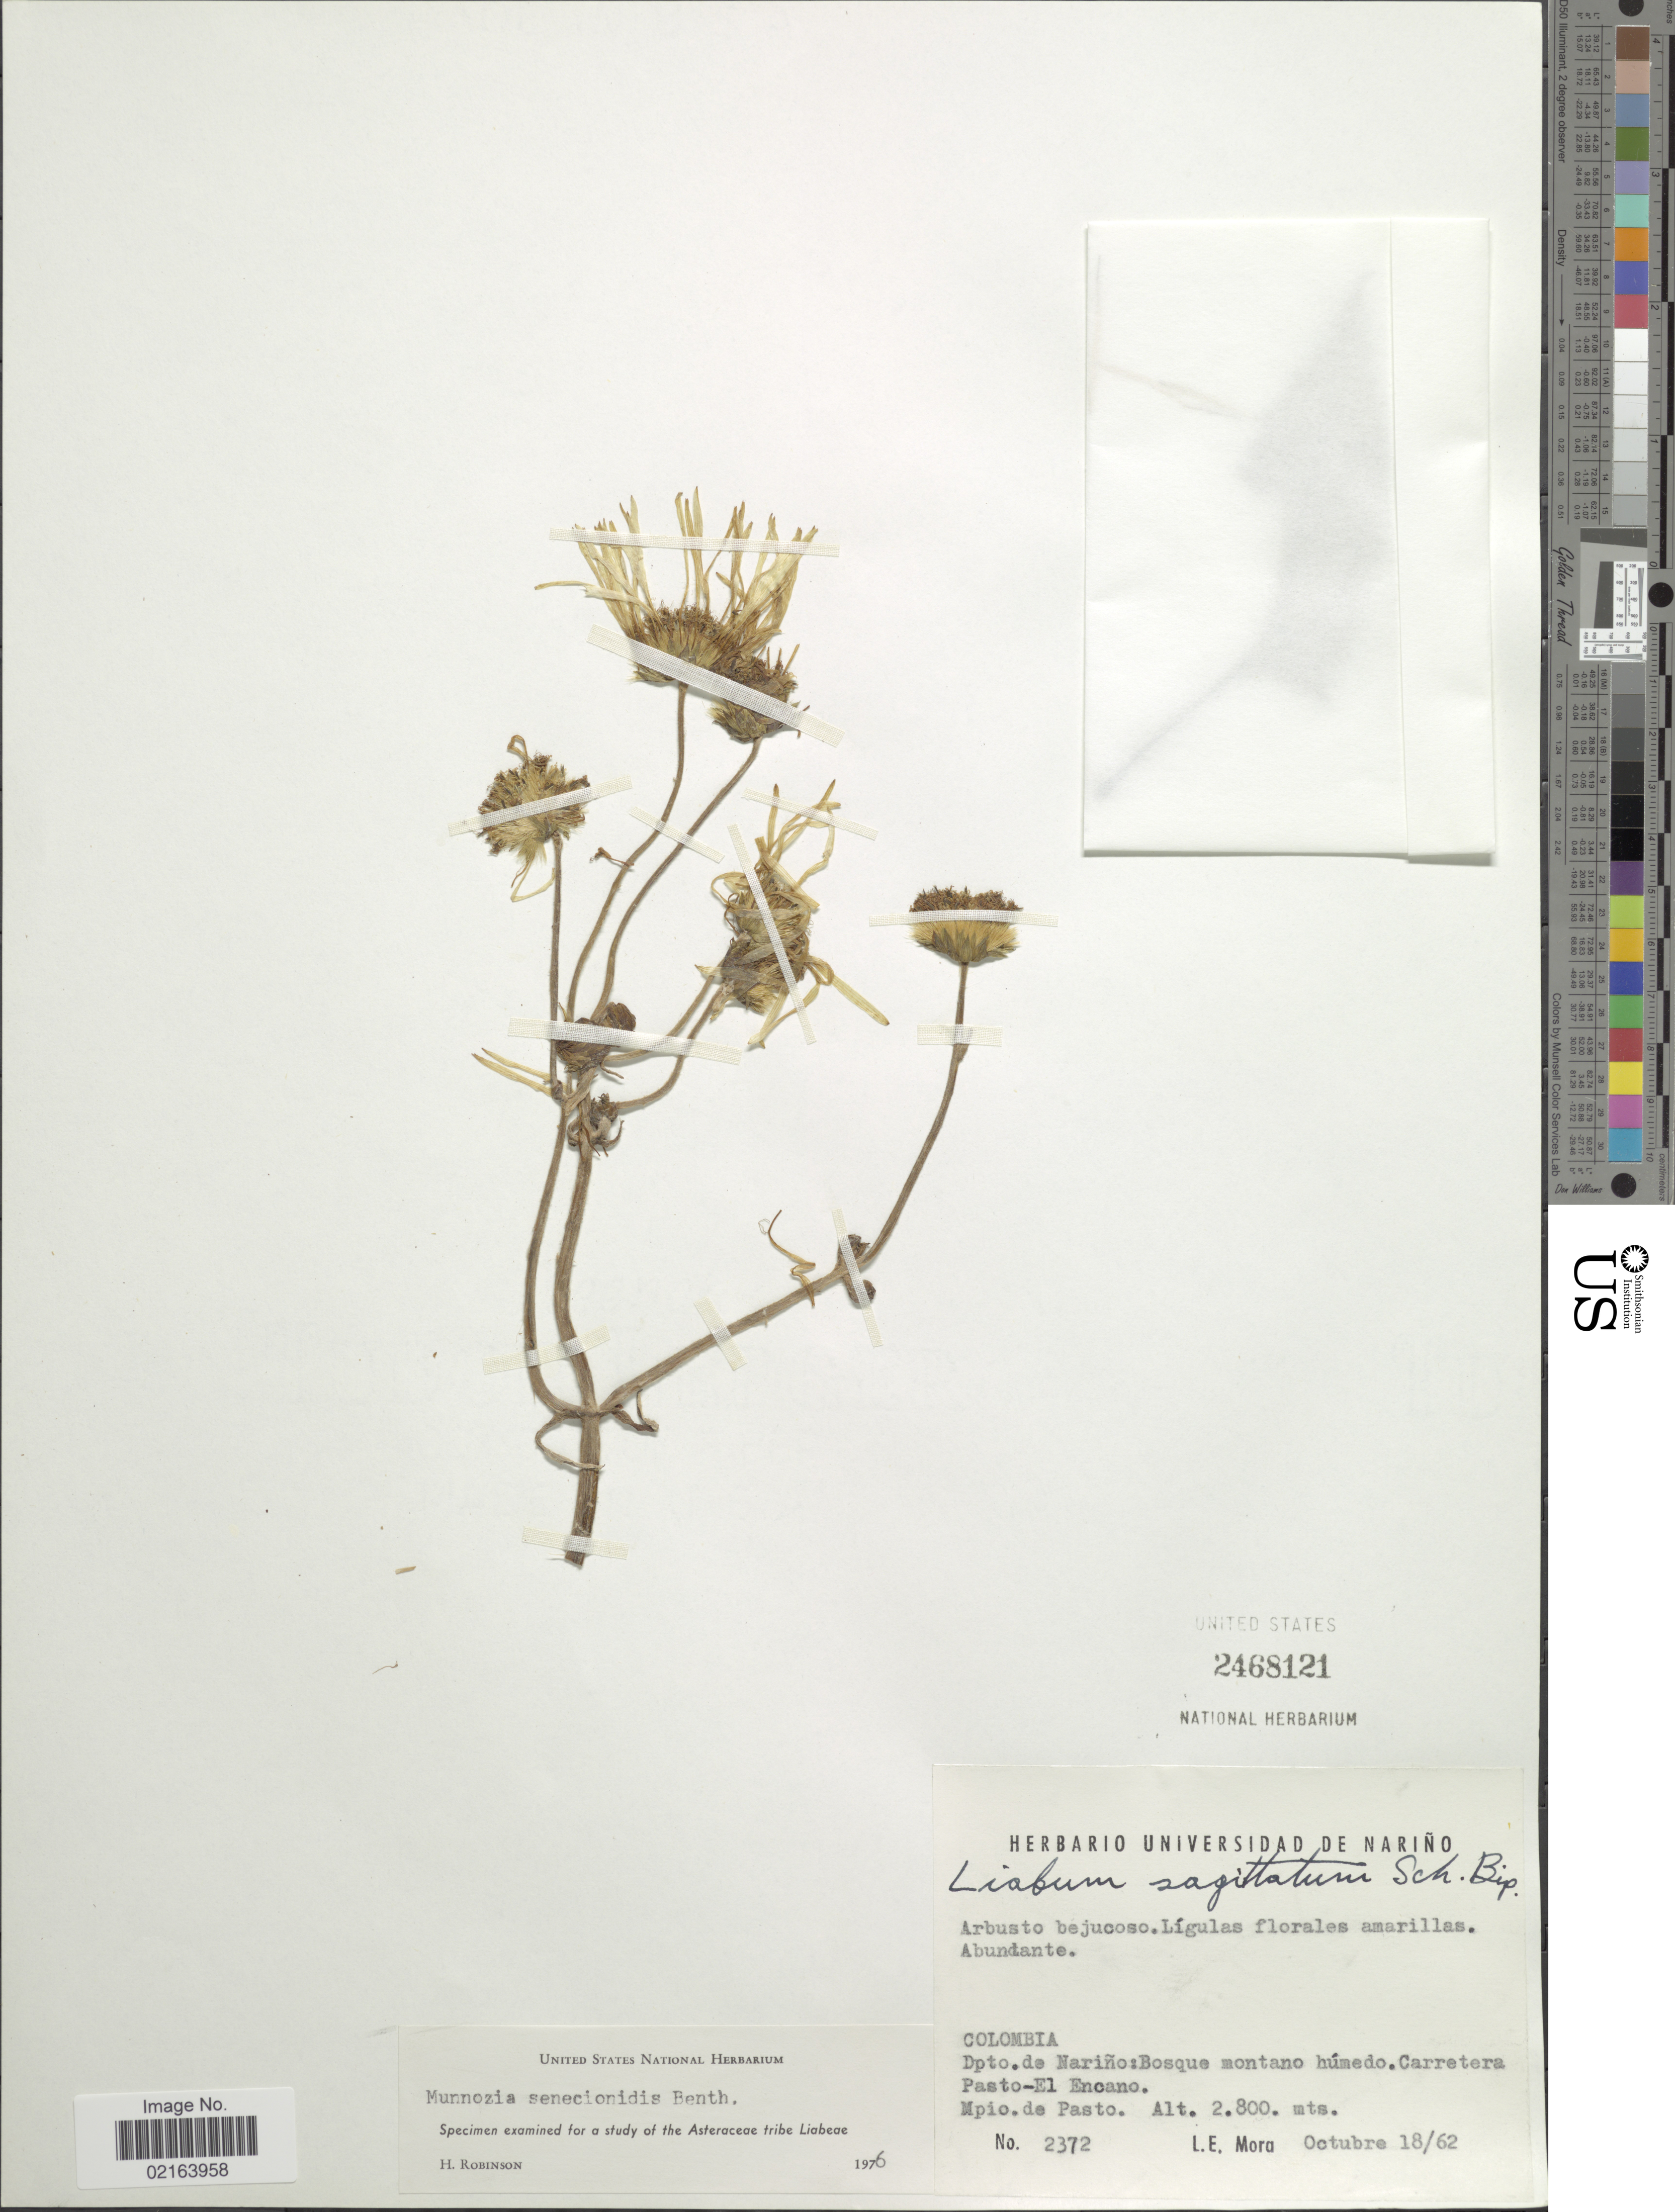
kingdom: Plantae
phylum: Tracheophyta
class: Magnoliopsida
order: Asterales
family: Asteraceae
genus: Munnozia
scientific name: Munnozia senecionidis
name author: Benth.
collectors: L. Mora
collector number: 2372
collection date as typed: Transcribed d/m/y: 18/10/62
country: Colombia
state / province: Nariño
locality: Dpto. de Narino: Bosque montano humedo, Carretera Pasto-El Encano, Mpio de Pasto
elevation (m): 2800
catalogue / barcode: US 2468121